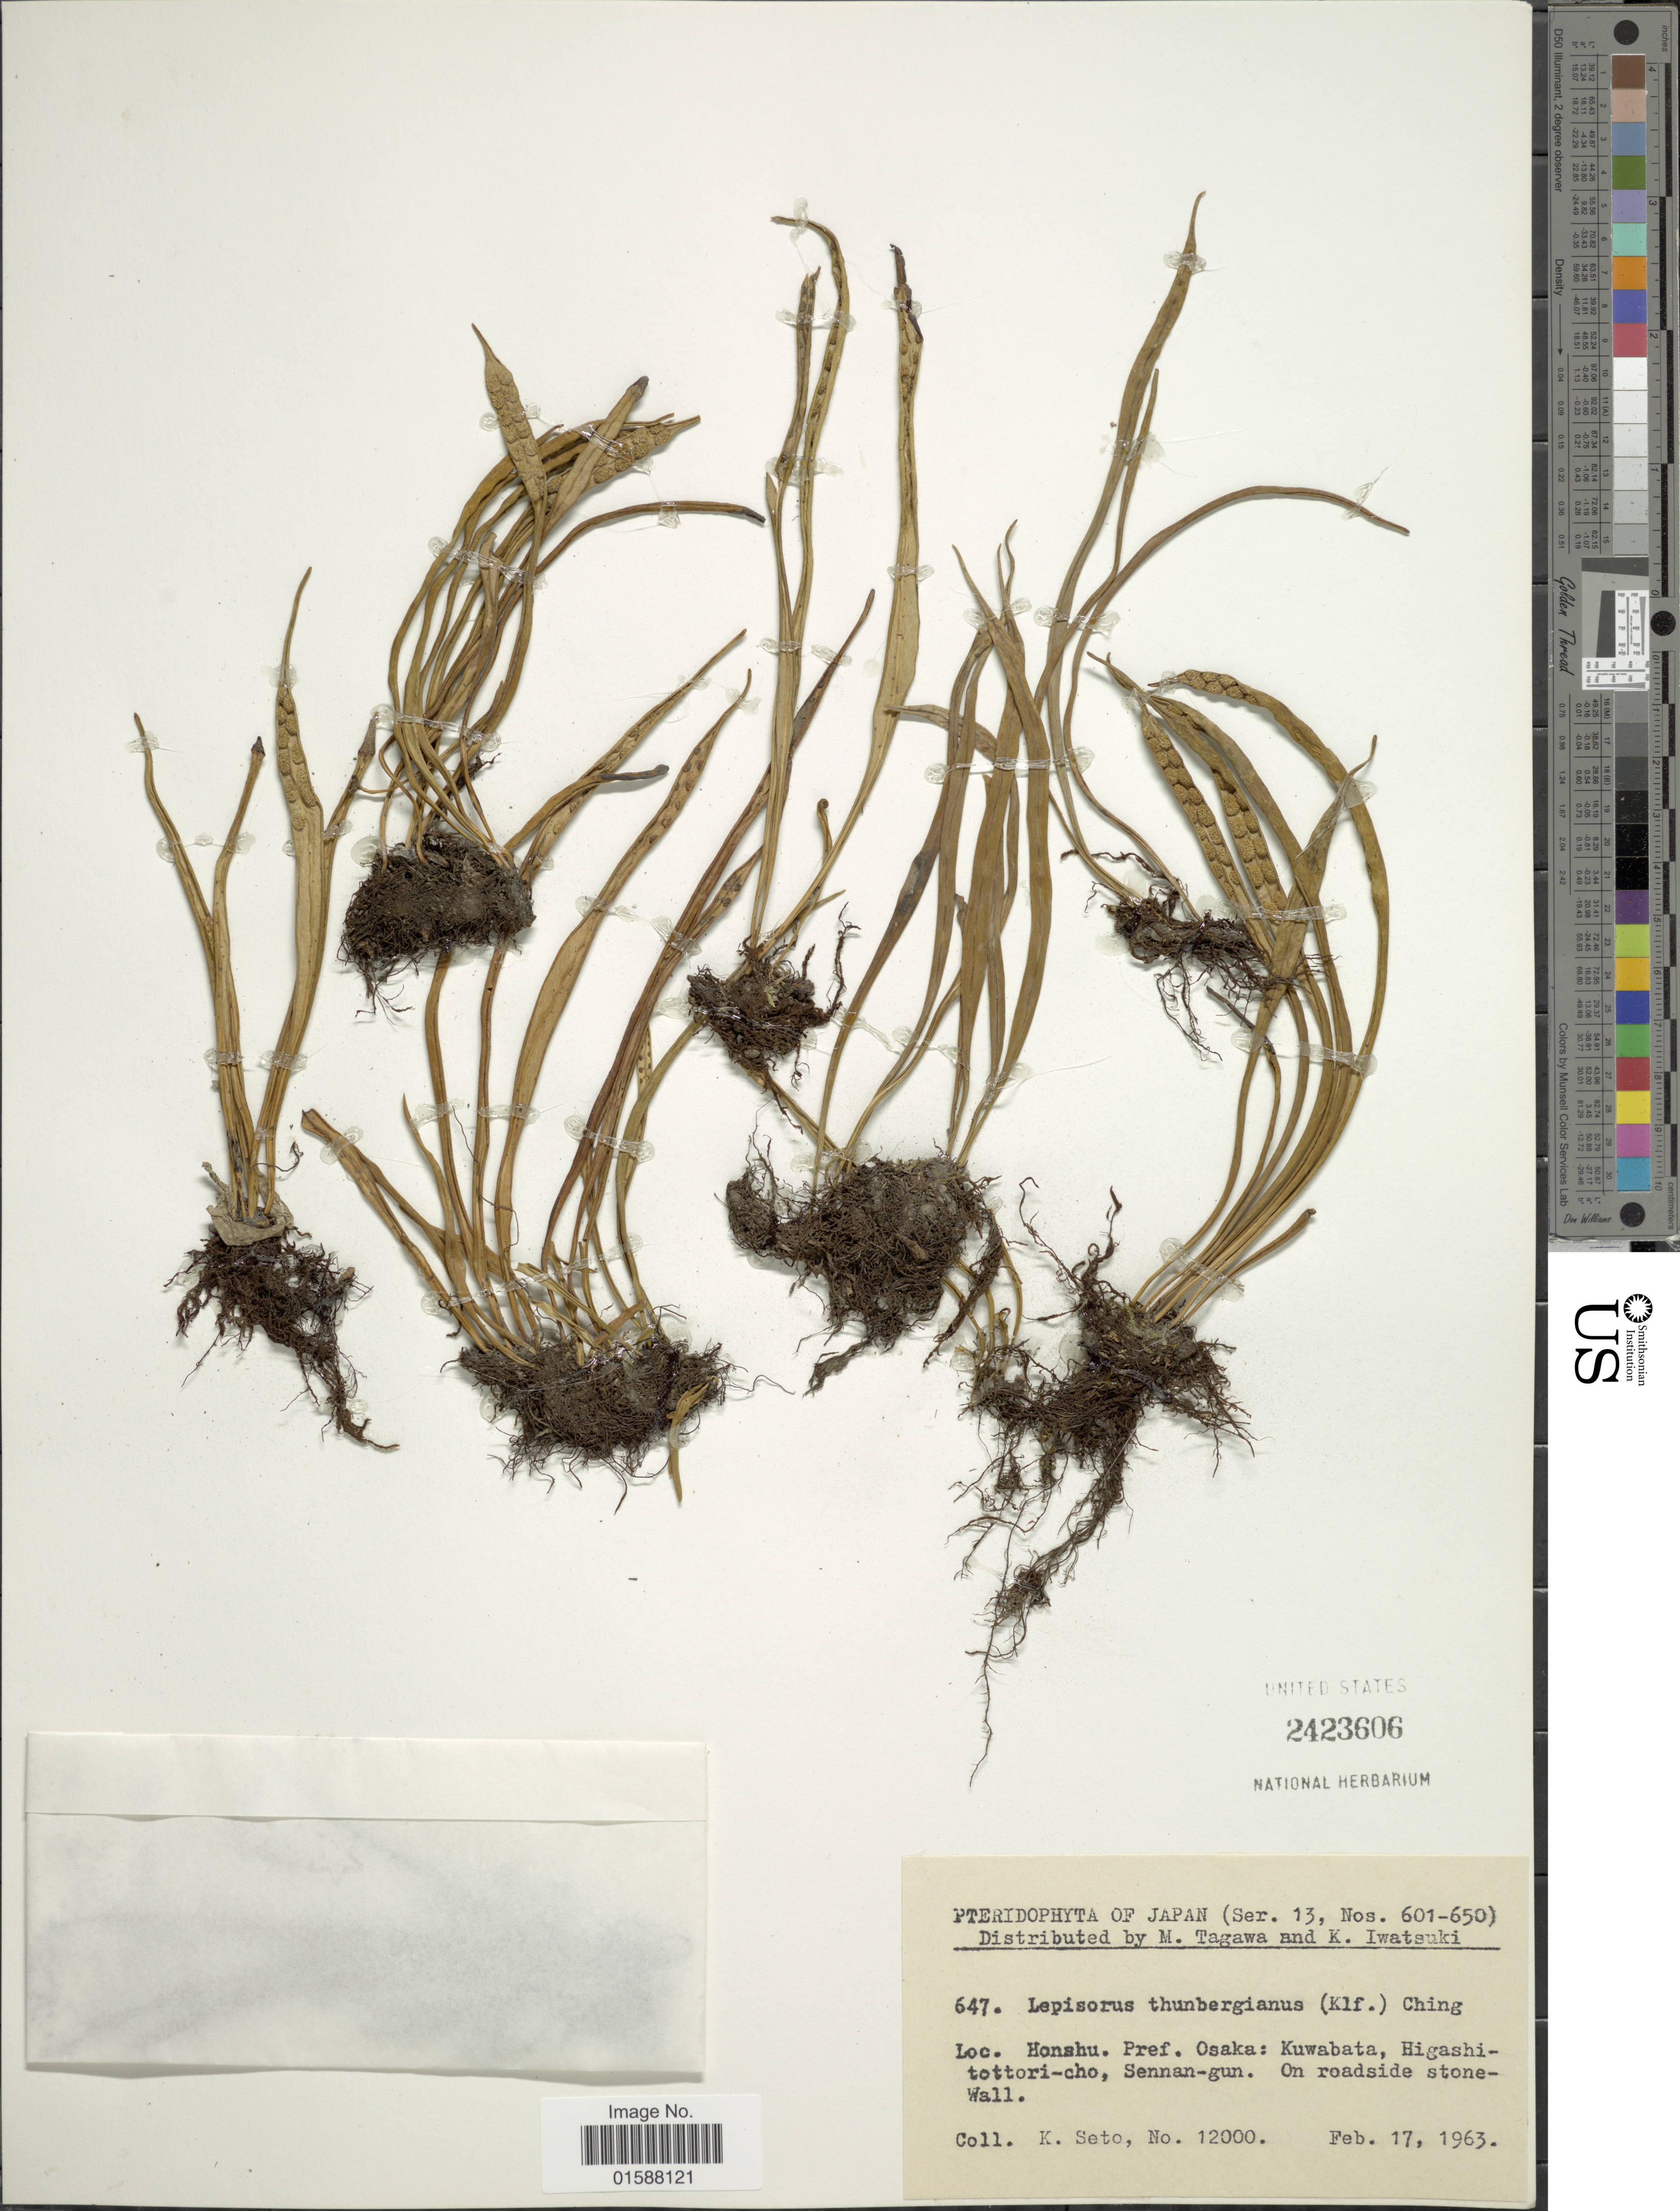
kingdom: Plantae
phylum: Tracheophyta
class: Polypodiopsida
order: Polypodiales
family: Polypodiaceae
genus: Lepisorus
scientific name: Lepisorus thunbergianus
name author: (Kaulf.) Ching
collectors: K. Seto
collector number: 12000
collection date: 1963-02-17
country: Japan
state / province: Osaka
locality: Honshu. Kuwabata, Higashitottori-cho, Sennan-gun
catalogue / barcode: US 2423606